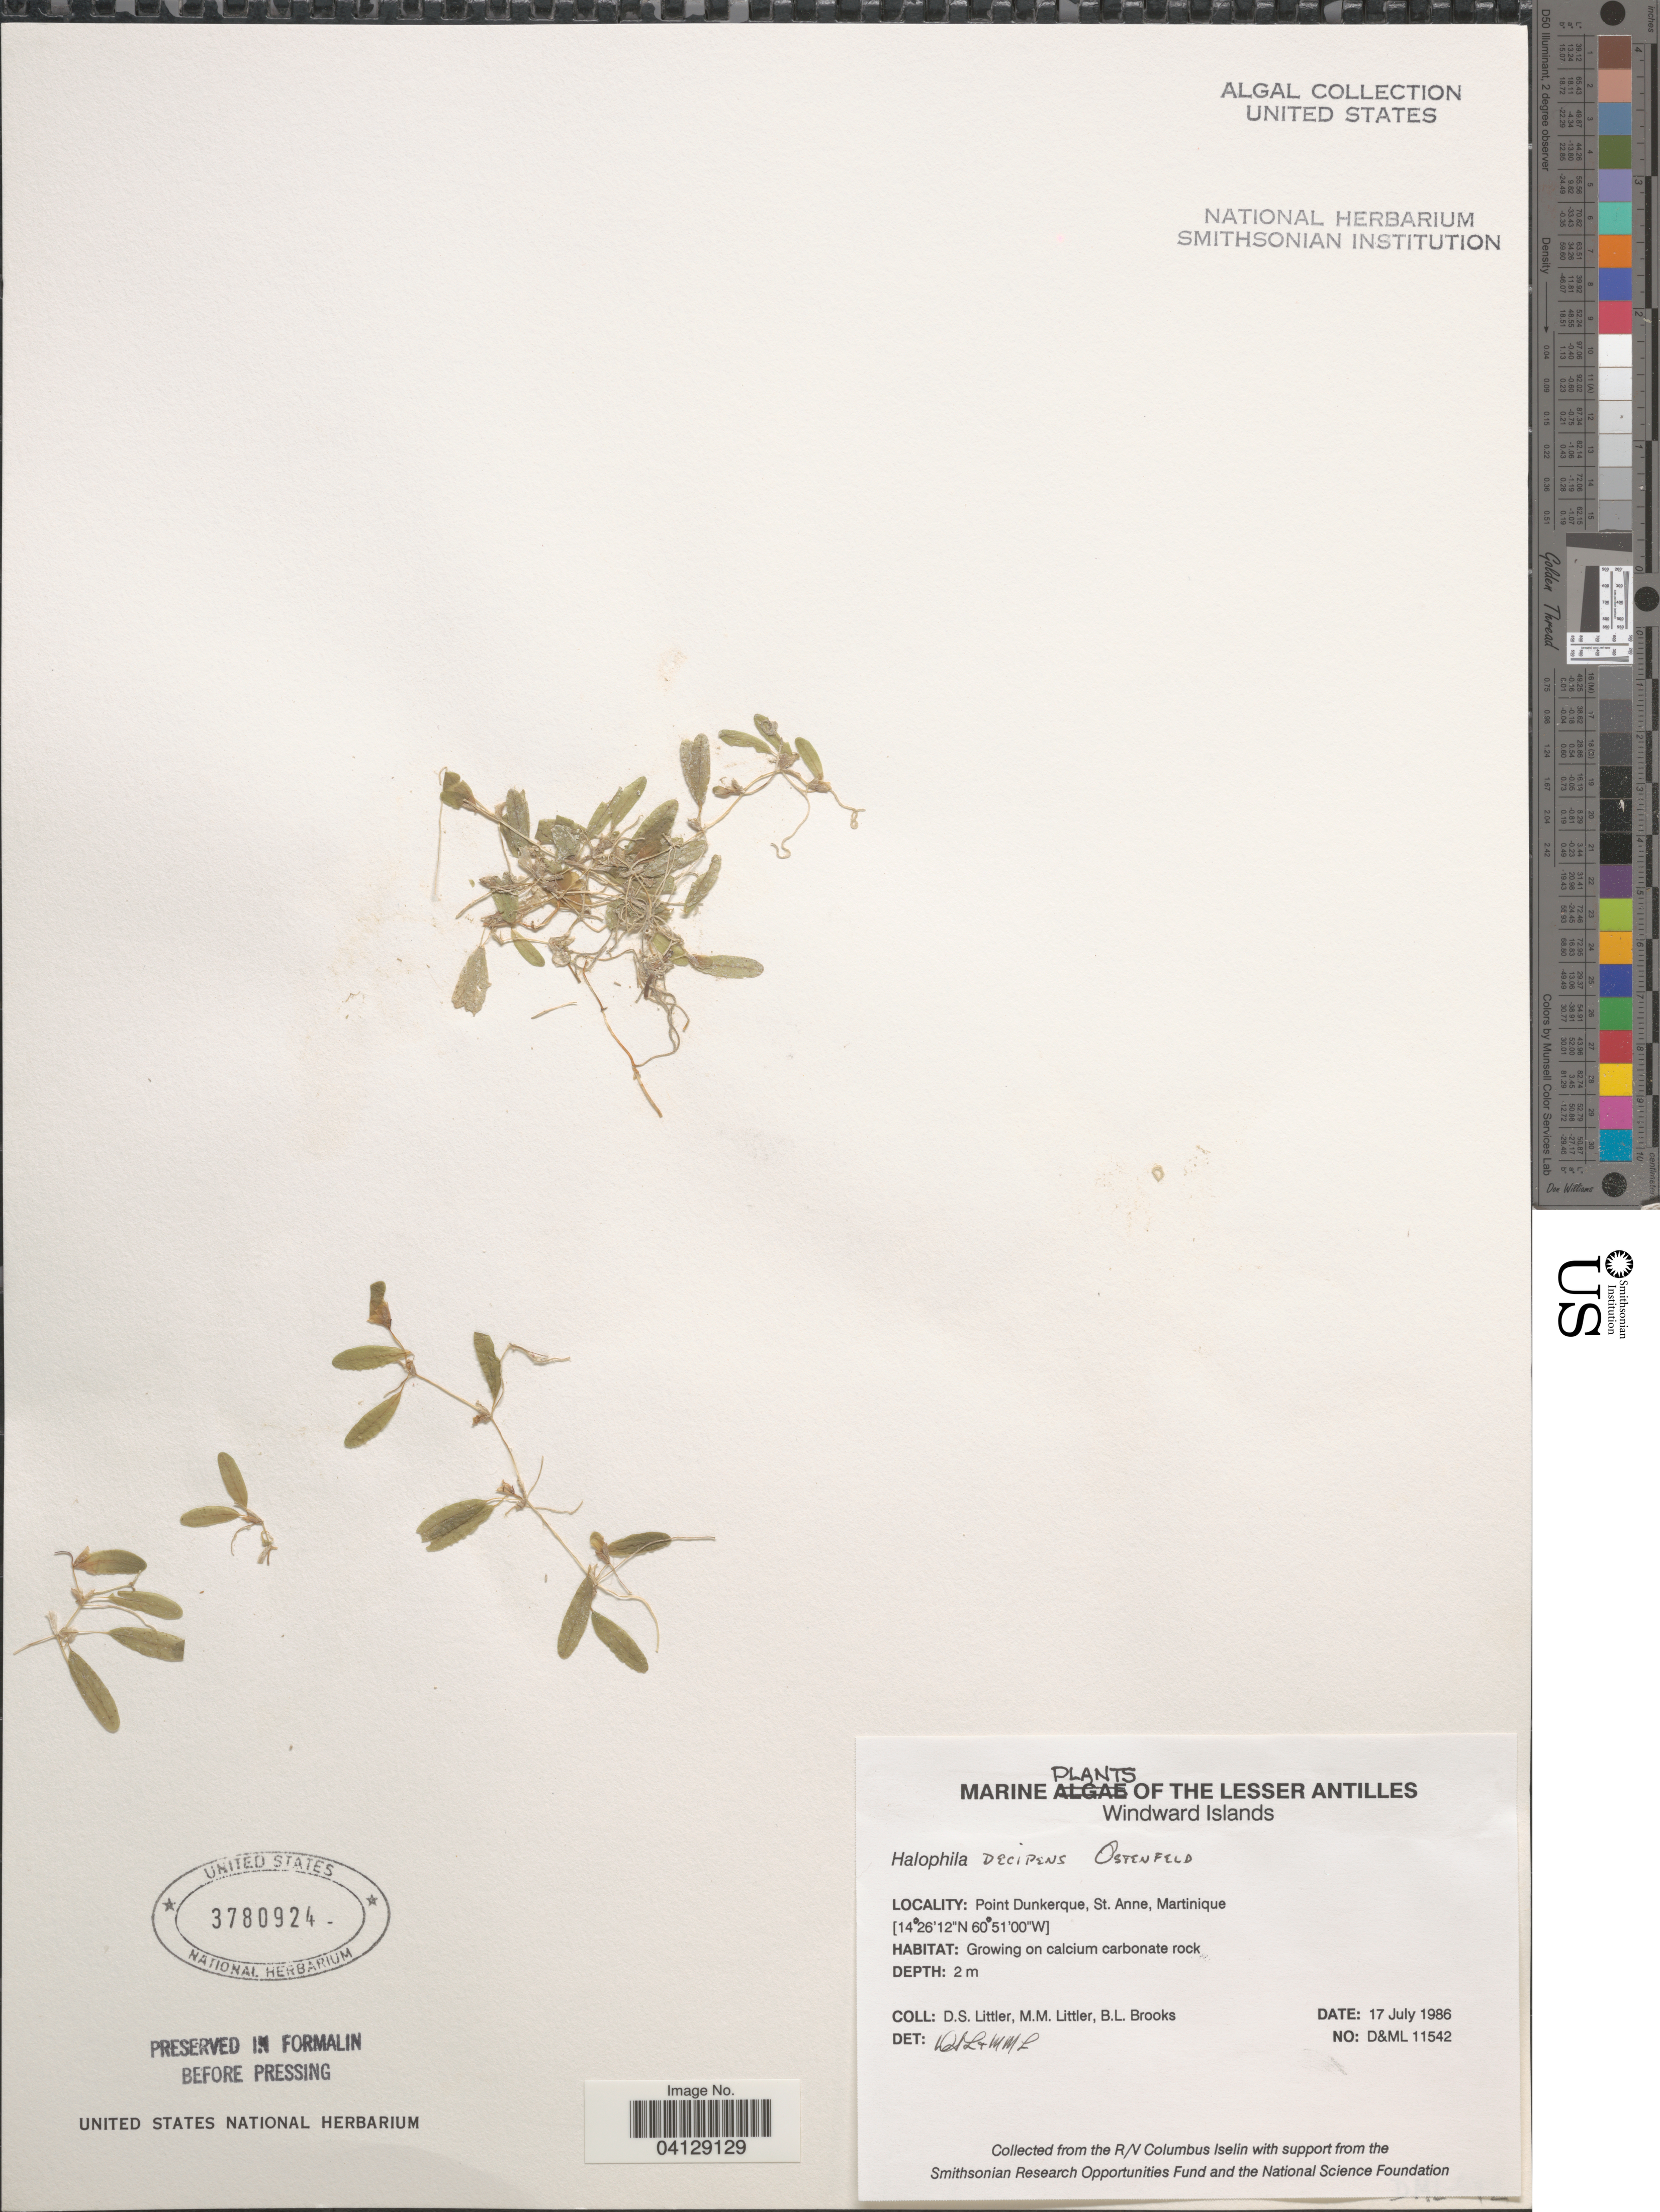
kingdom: Plantae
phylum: Tracheophyta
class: Liliopsida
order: Alismatales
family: Hydrocharitaceae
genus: Halophila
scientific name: Halophila decipiens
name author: Ostenf.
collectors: D. S. Littler & B. Brooks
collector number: D&ML11542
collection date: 1986-07-17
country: Martinique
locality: The Lesser Antilles. Windward Islands. Point Dunkerque, St. Anne.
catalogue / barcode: US 3780924